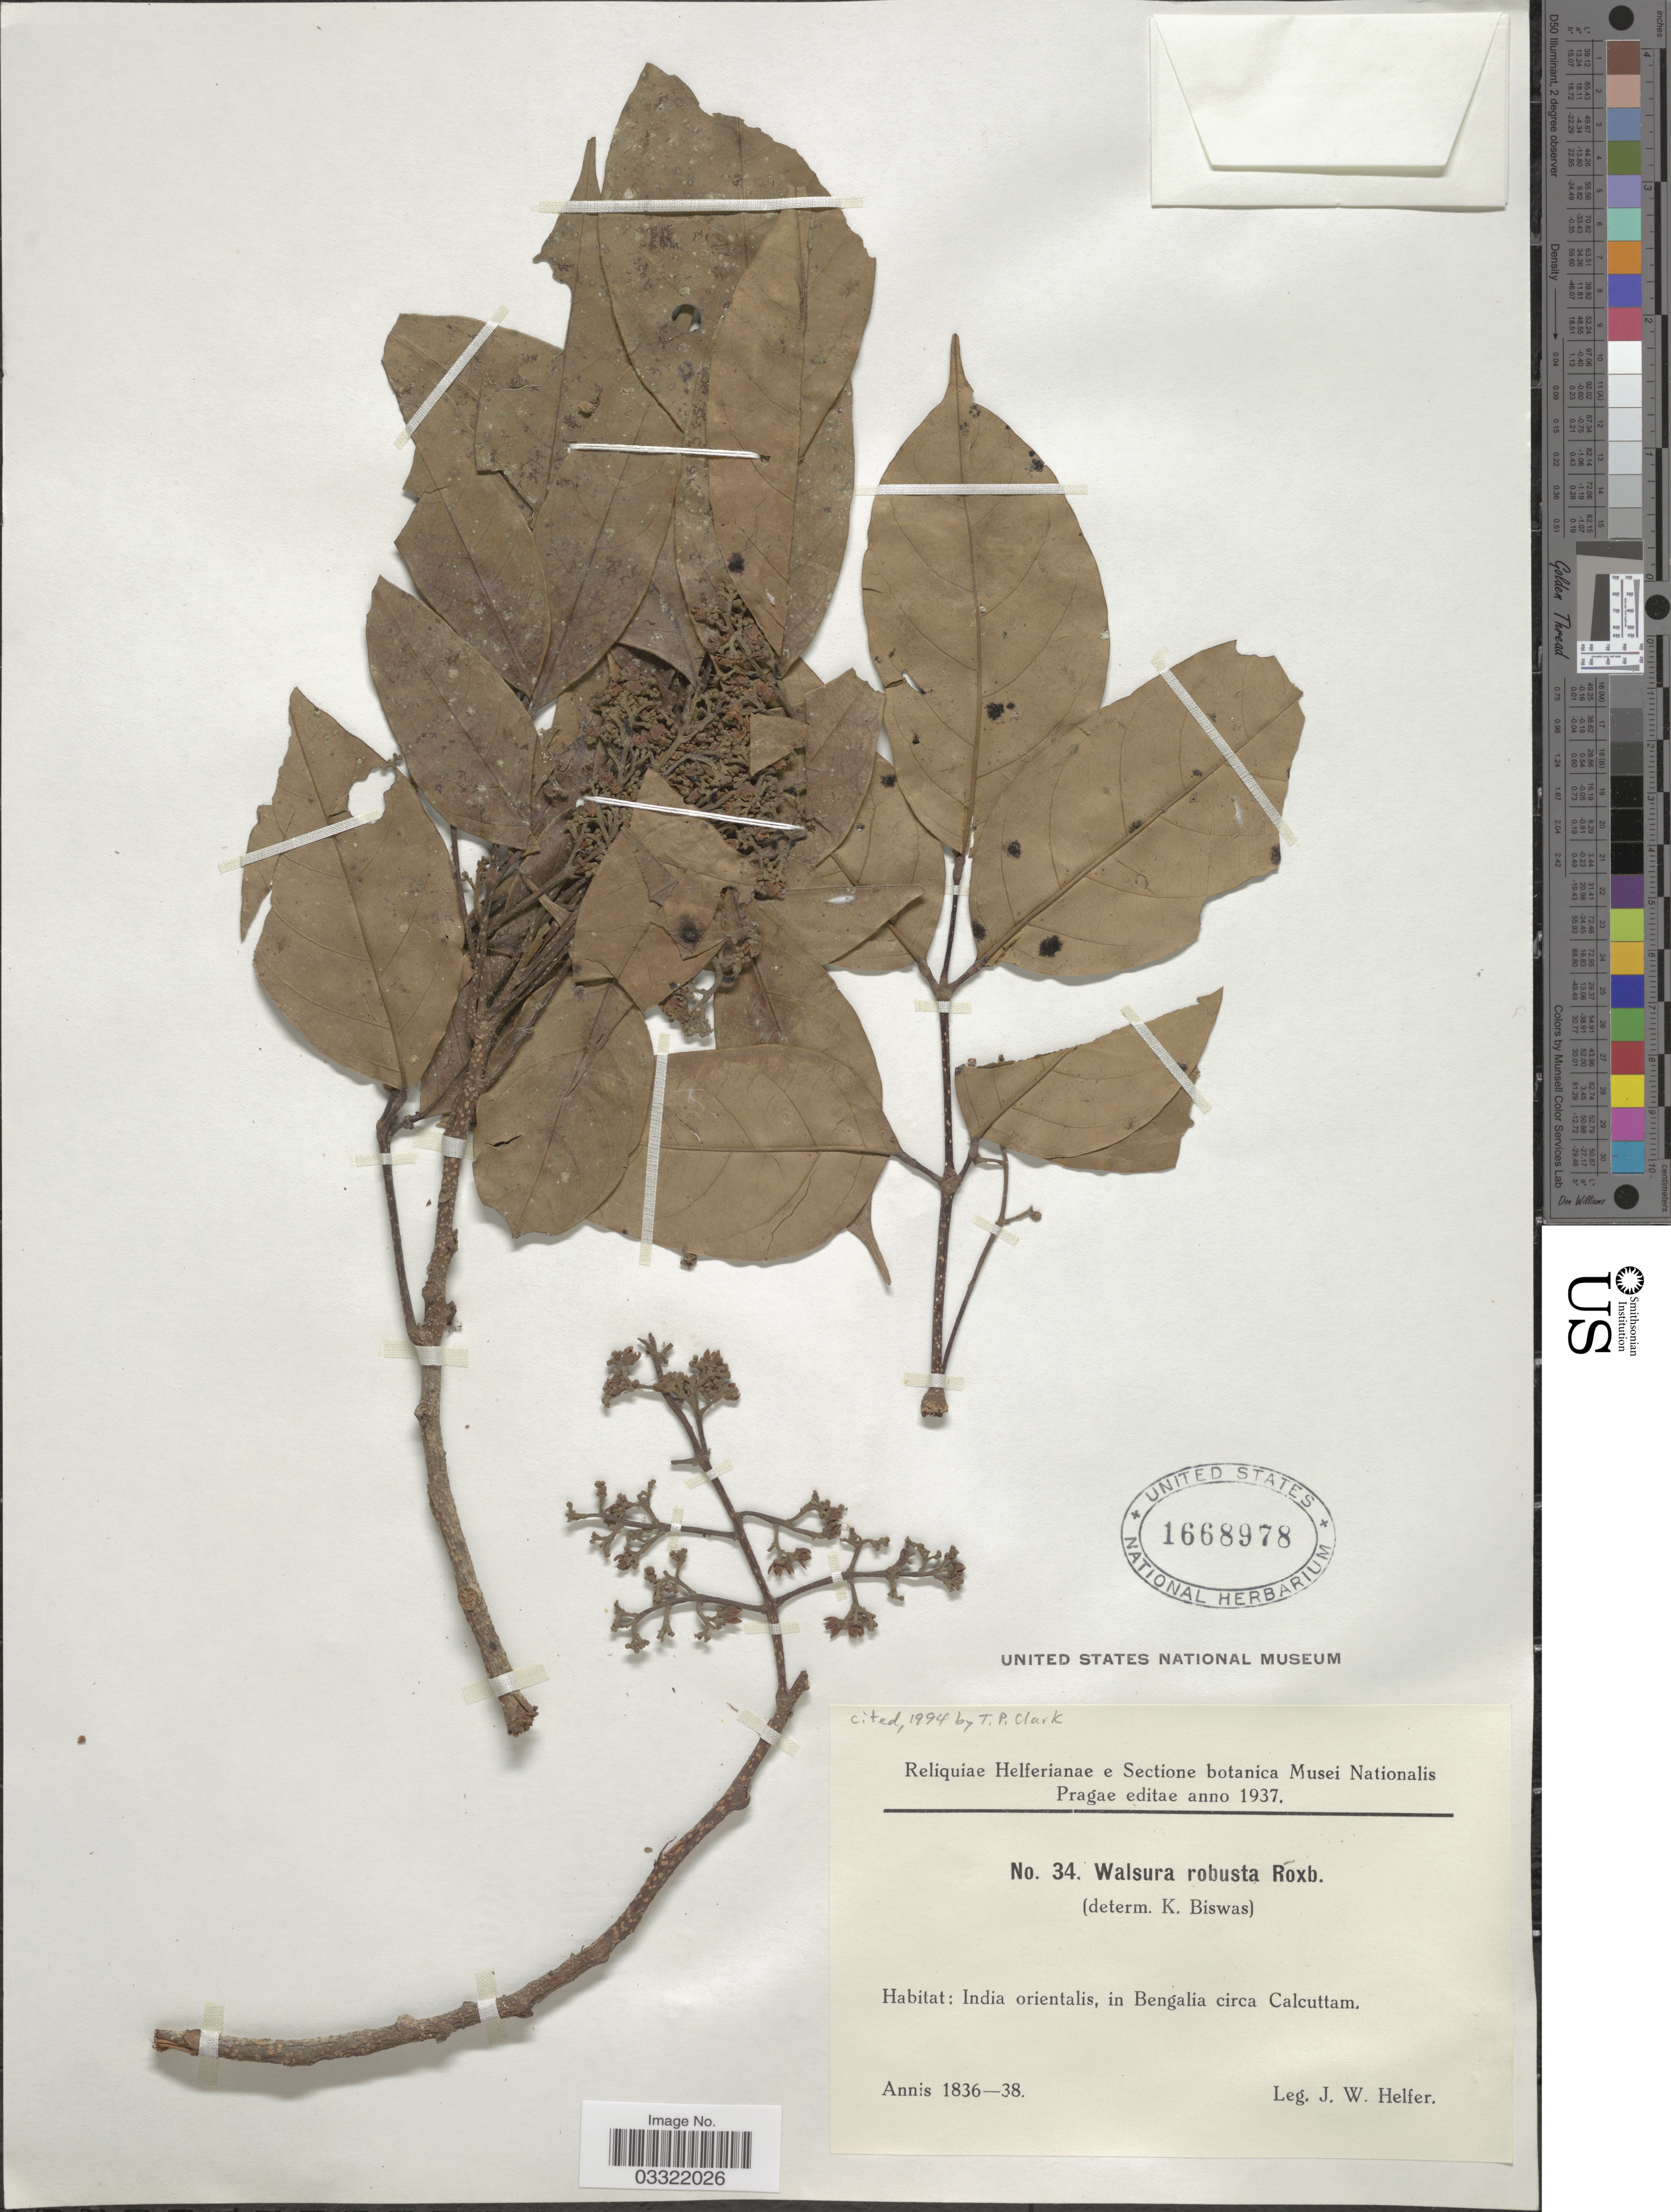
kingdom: Plantae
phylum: Tracheophyta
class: Magnoliopsida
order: Sapindales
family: Meliaceae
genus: Walsura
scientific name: Walsura robusta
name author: Roxb.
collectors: J. W. Helfer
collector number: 34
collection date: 1836/1838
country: India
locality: India orientalis, in Bengalia circa Calcuttam.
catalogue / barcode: US 1668978